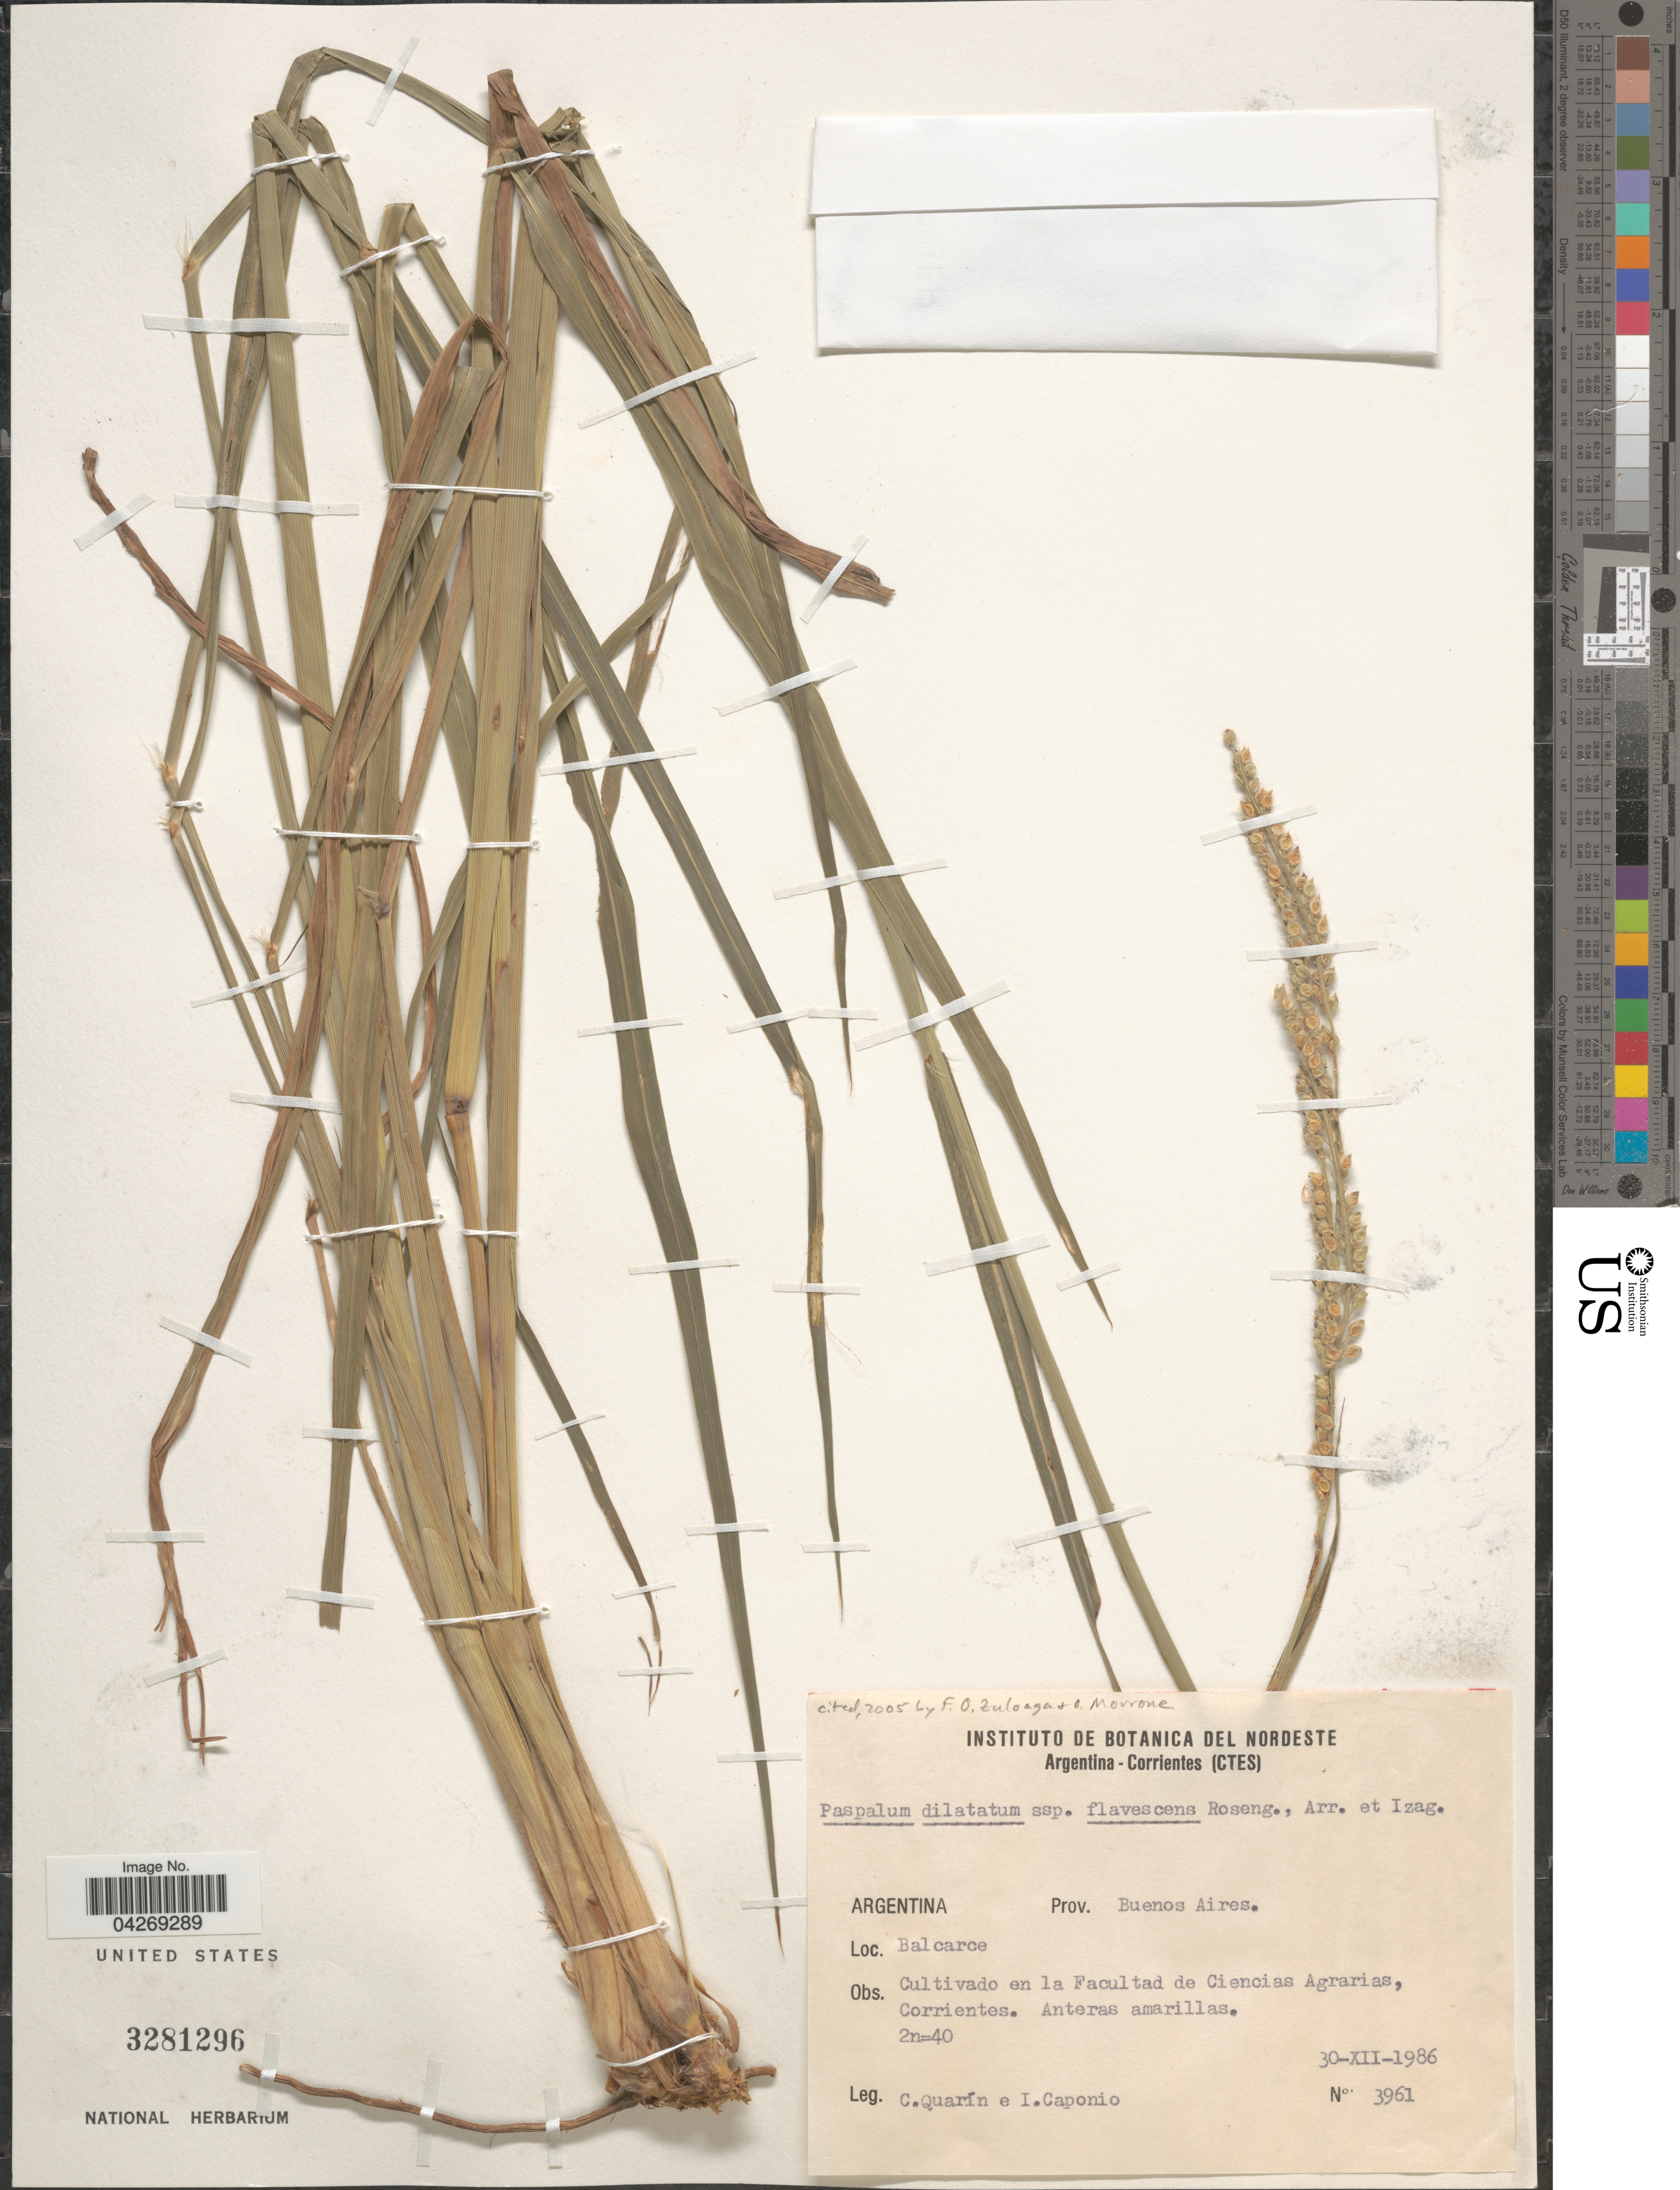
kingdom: Plantae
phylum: Tracheophyta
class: Liliopsida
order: Poales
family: Poaceae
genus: Paspalum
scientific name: Paspalum dilatatum subsp. flavescens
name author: Roseng. & et al.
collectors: C. Quarín & I. Caponio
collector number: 3961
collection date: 1986-12-30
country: Argentina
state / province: Corrientes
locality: En la Facultad de Ciencias Agrarias.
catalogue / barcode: US 3281296